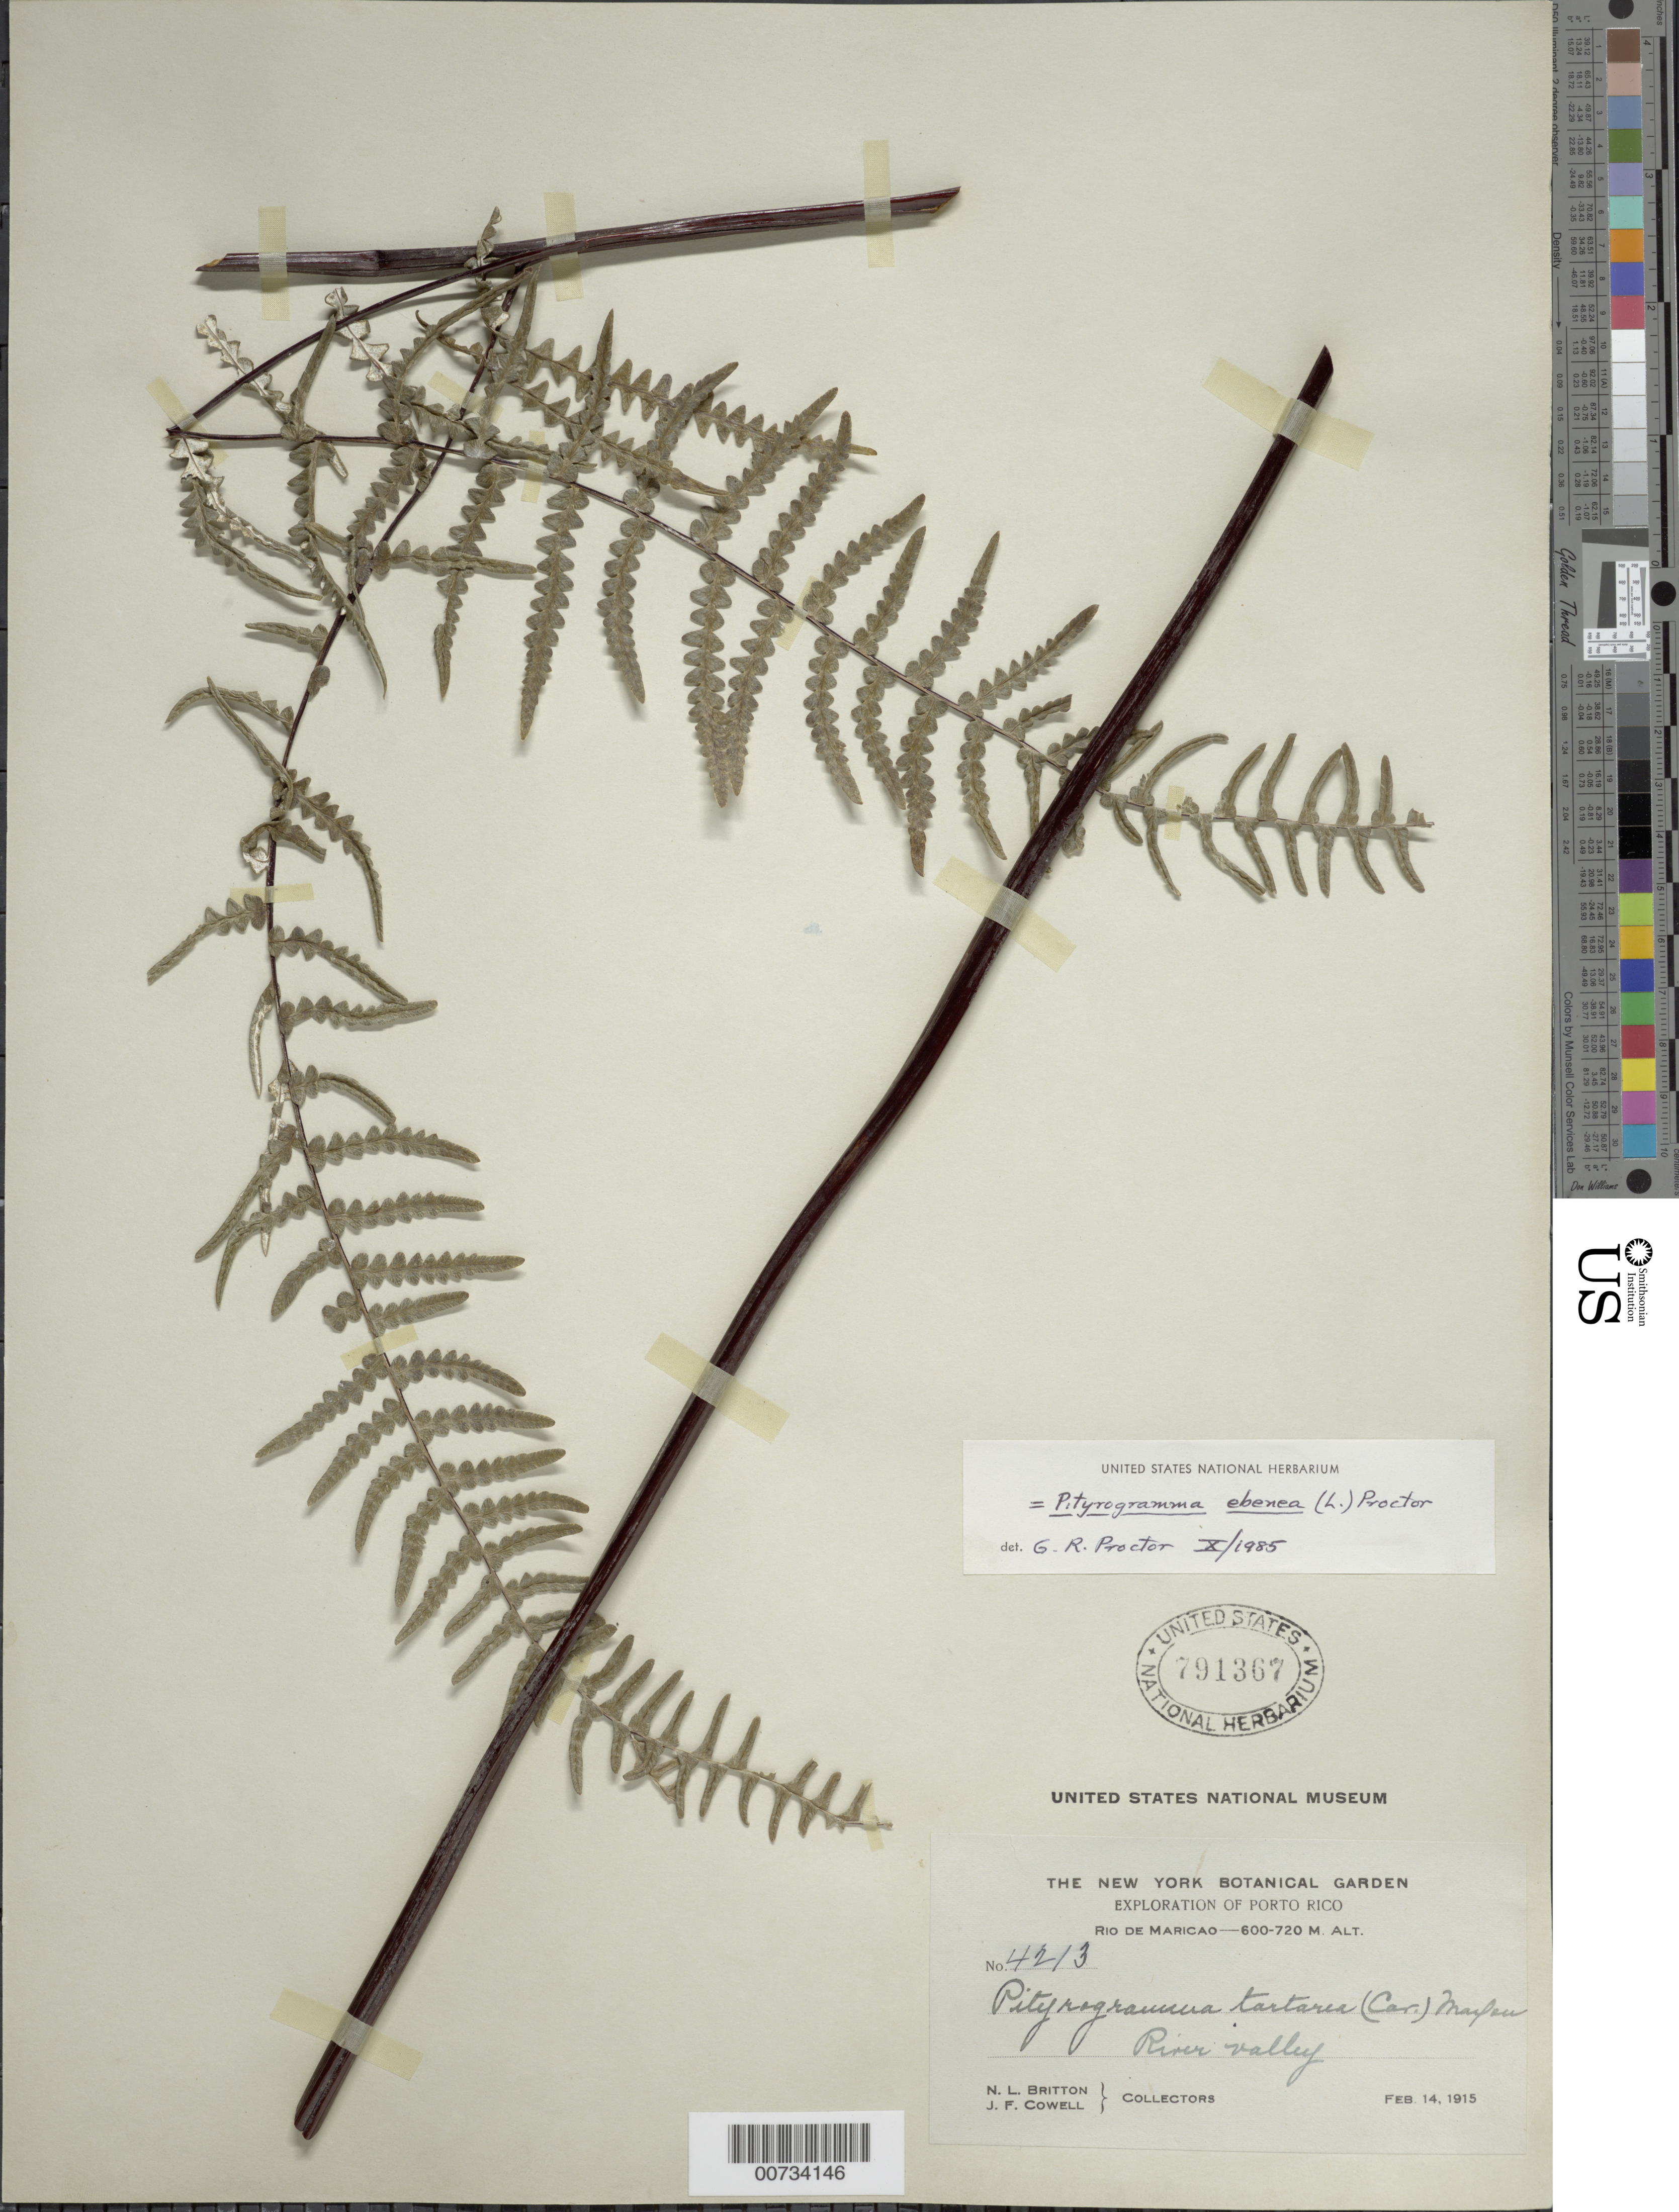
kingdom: Plantae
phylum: Tracheophyta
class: Polypodiopsida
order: Polypodiales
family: Pteridaceae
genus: Pityrogramma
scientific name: Pityrogramma ebenea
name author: (L.) Proctor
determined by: Proctor, G. R.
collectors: N. Britton & J. F. Cowell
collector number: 4213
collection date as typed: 14 Feb 1915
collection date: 1915-02-14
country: Puerto Rico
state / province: Maricao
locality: Rio de Maricao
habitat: River valley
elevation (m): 600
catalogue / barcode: US 791367